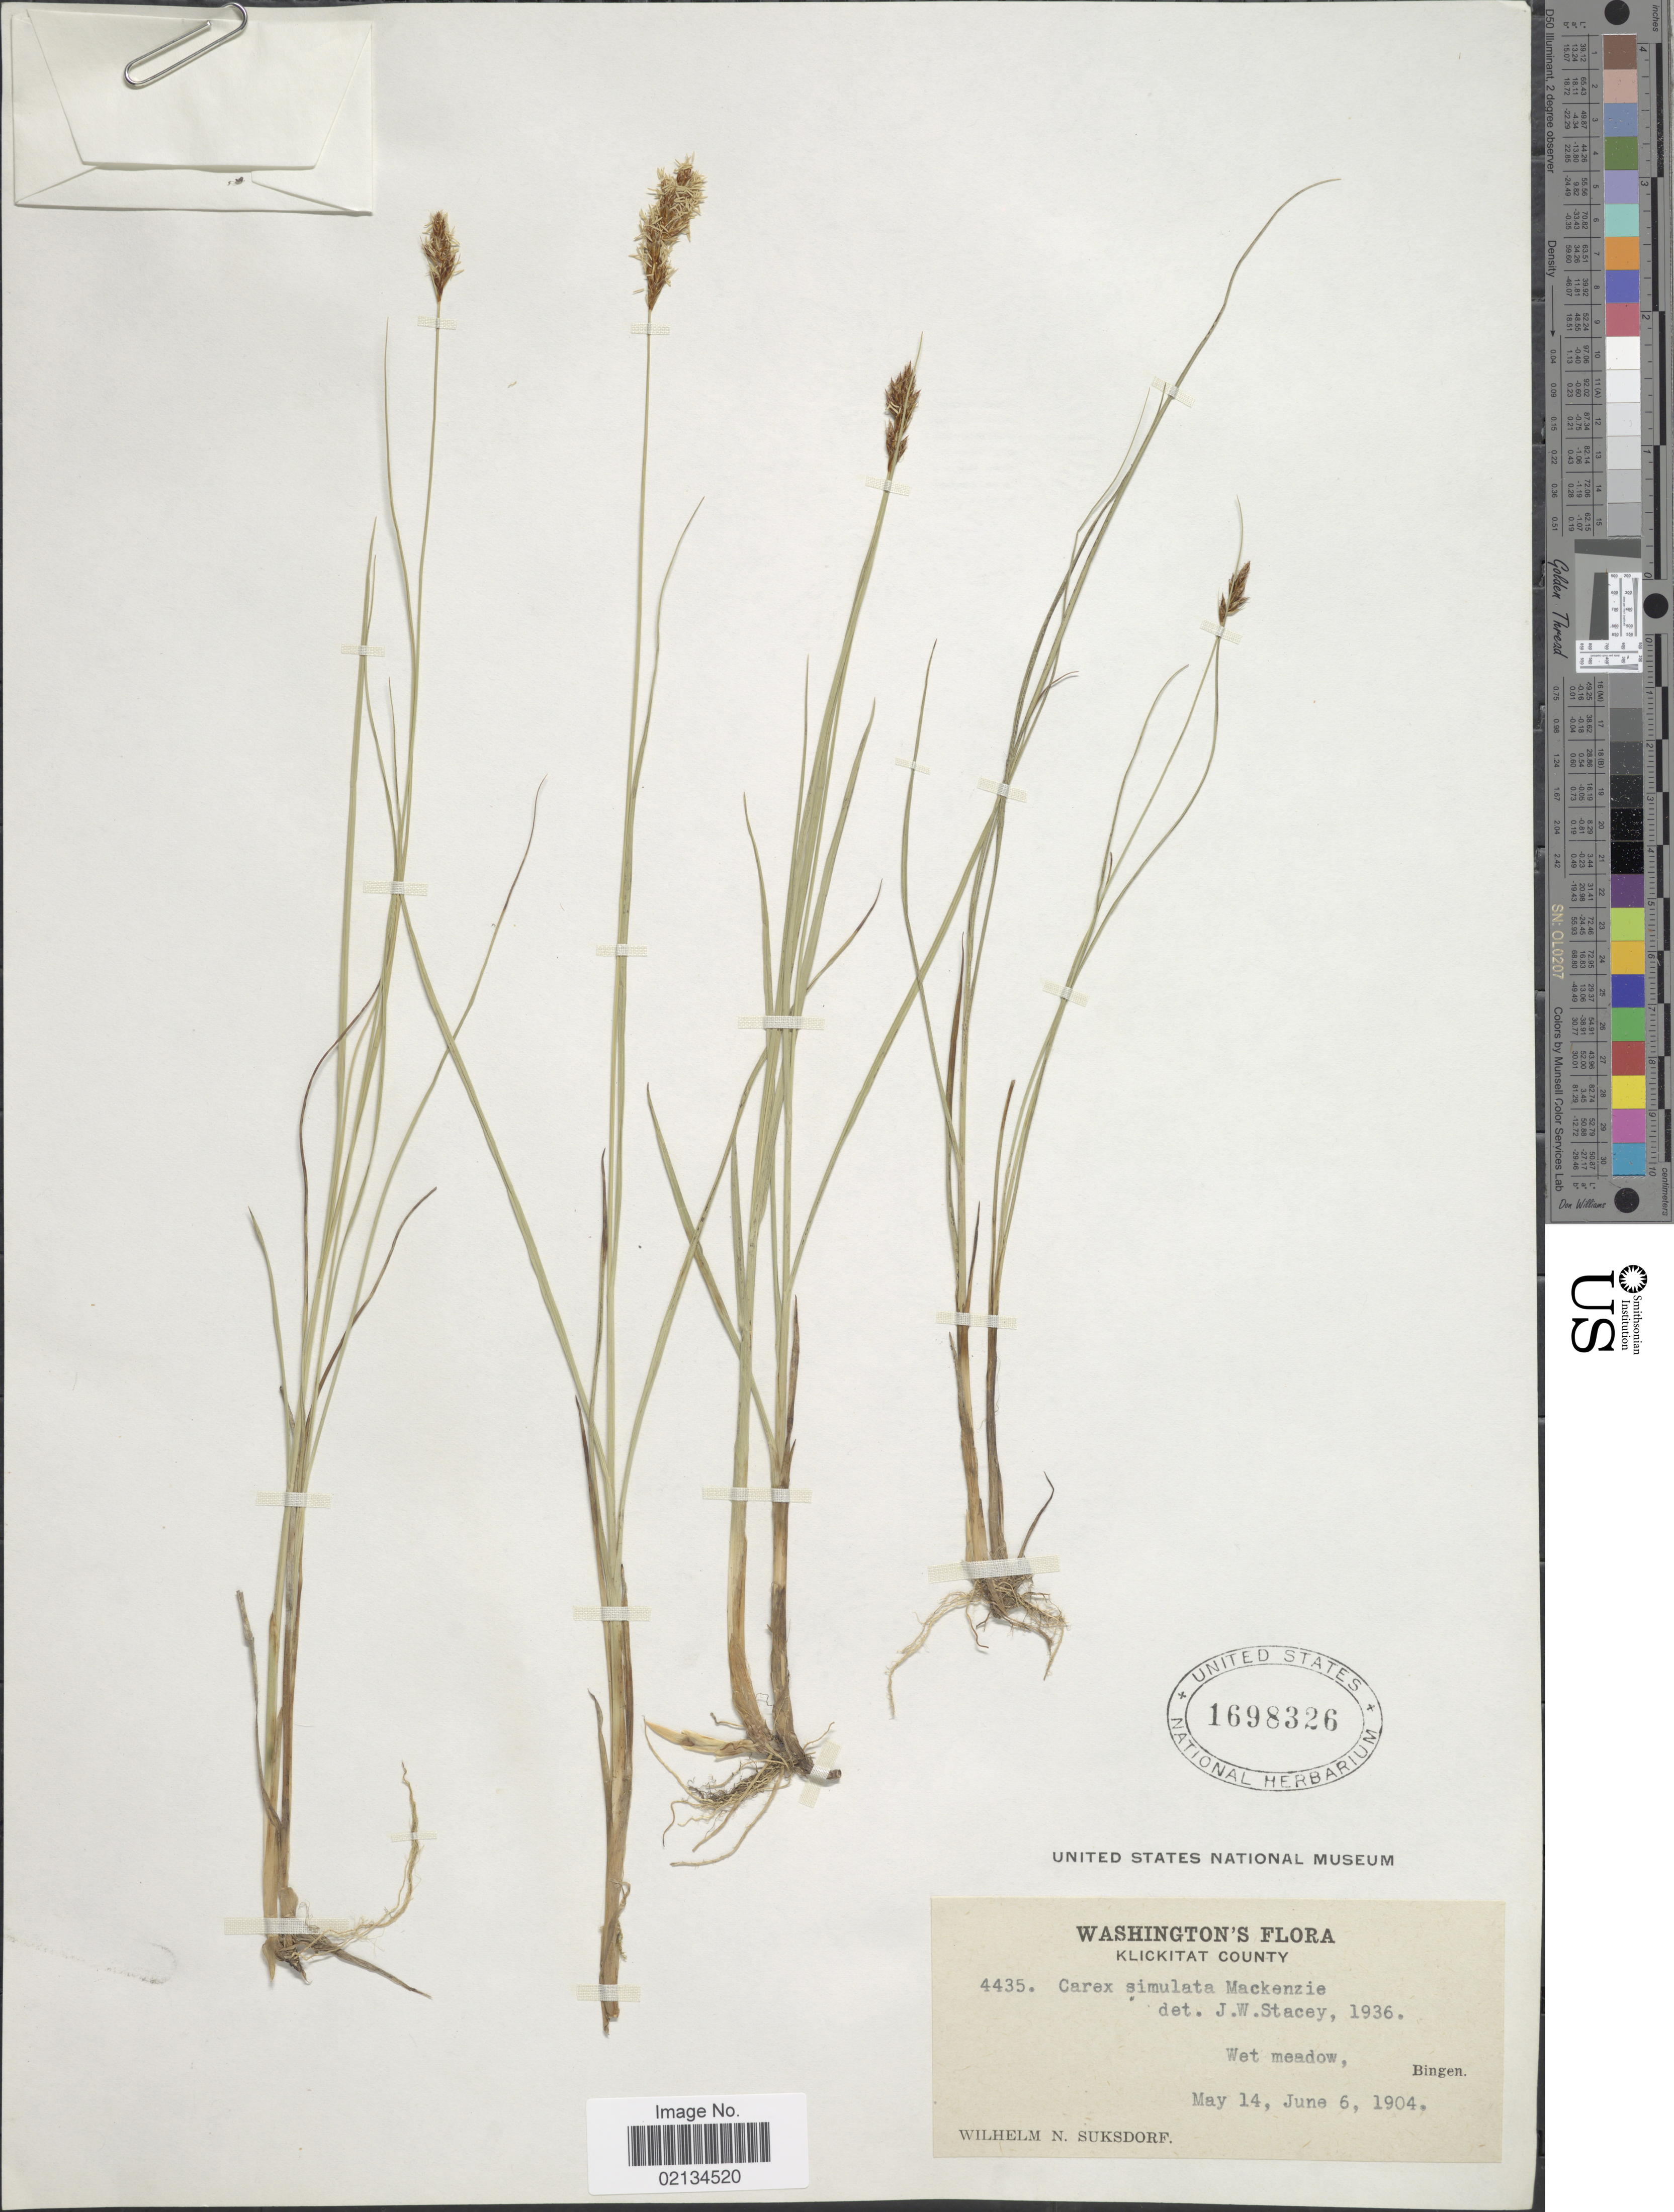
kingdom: Plantae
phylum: Tracheophyta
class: Liliopsida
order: Poales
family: Cyperaceae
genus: Carex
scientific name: Carex simulata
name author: Mack.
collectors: W. N. Suksdorf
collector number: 4435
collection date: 1904-05-14/1904-06-06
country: United States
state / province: Washington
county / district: Klickitat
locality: Klickitat County, wet meadow, Bingen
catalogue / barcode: US 1698326